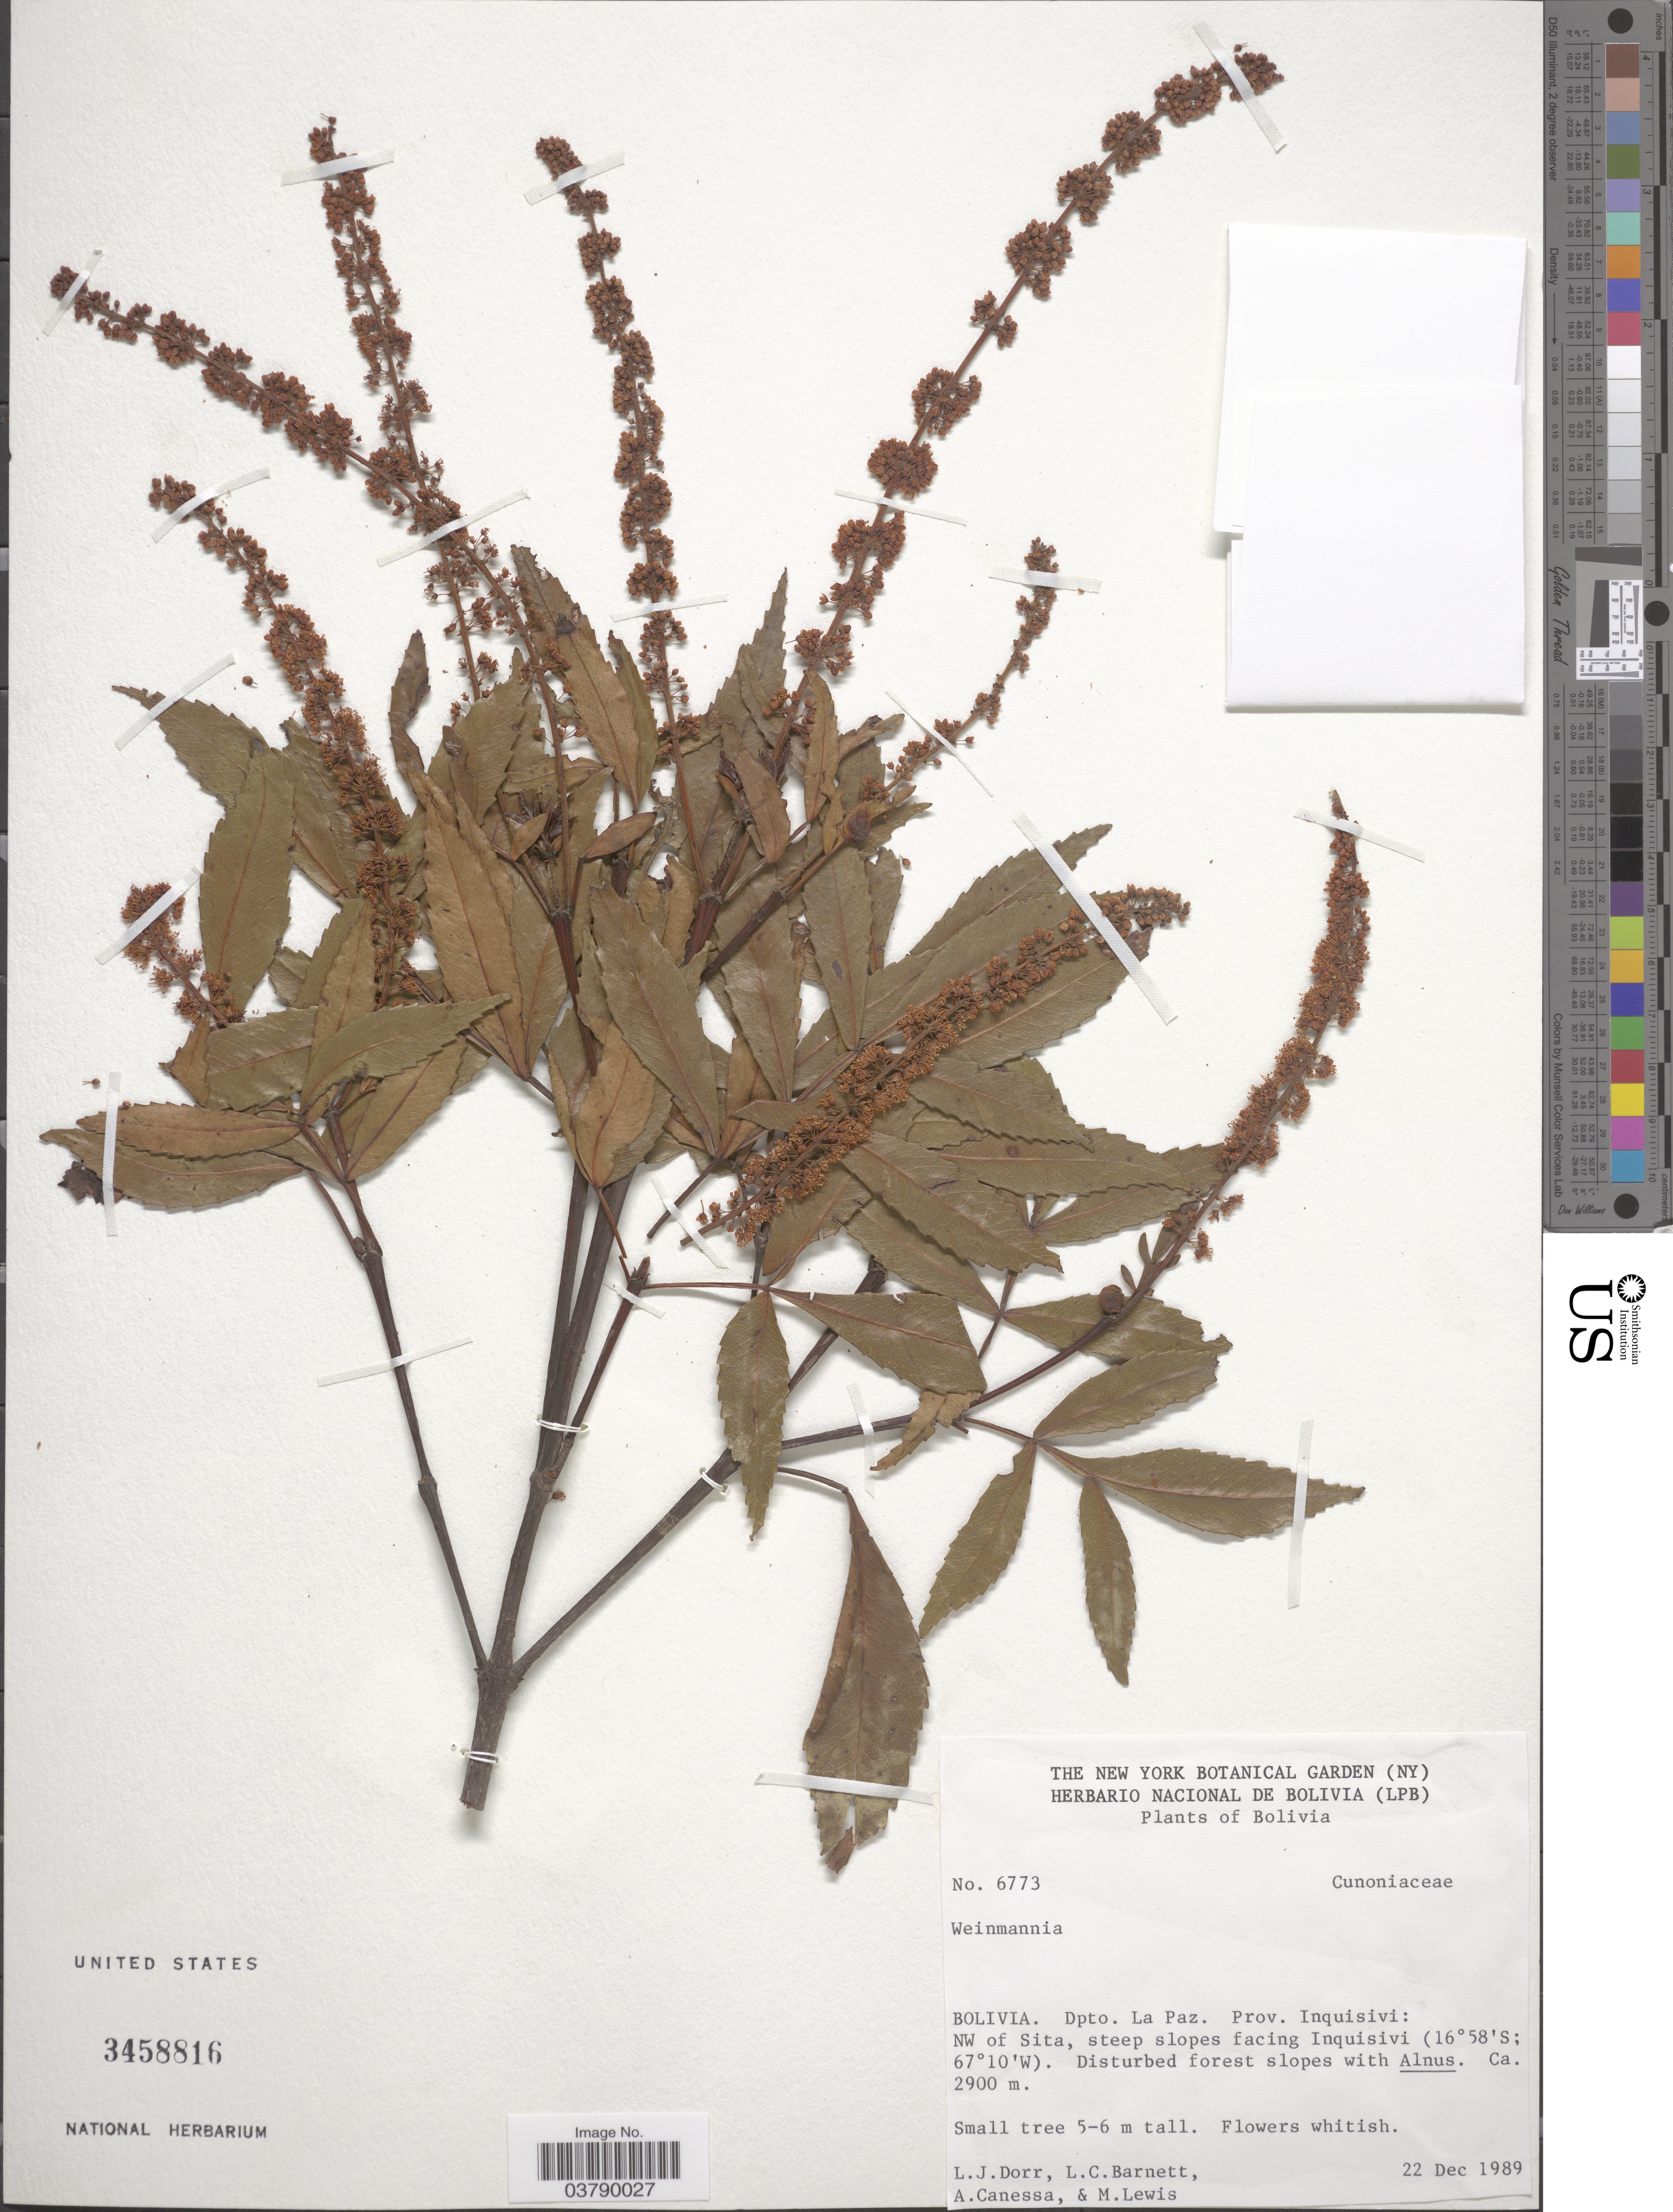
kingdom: Plantae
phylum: Tracheophyta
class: Magnoliopsida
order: Oxalidales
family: Cunoniaceae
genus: Weinmannia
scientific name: Weinmannia sp.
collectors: L. J. Dorr, L. C. Barnett, A. Canessa & W. Lewis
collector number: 6773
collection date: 1989-12-22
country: Bolivia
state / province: La Paz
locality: Dpto. La Paz. Prov. Inquisivi: NW of Sita, steep slopes facing Inquisivi.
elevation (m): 2900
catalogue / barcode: US 3458816